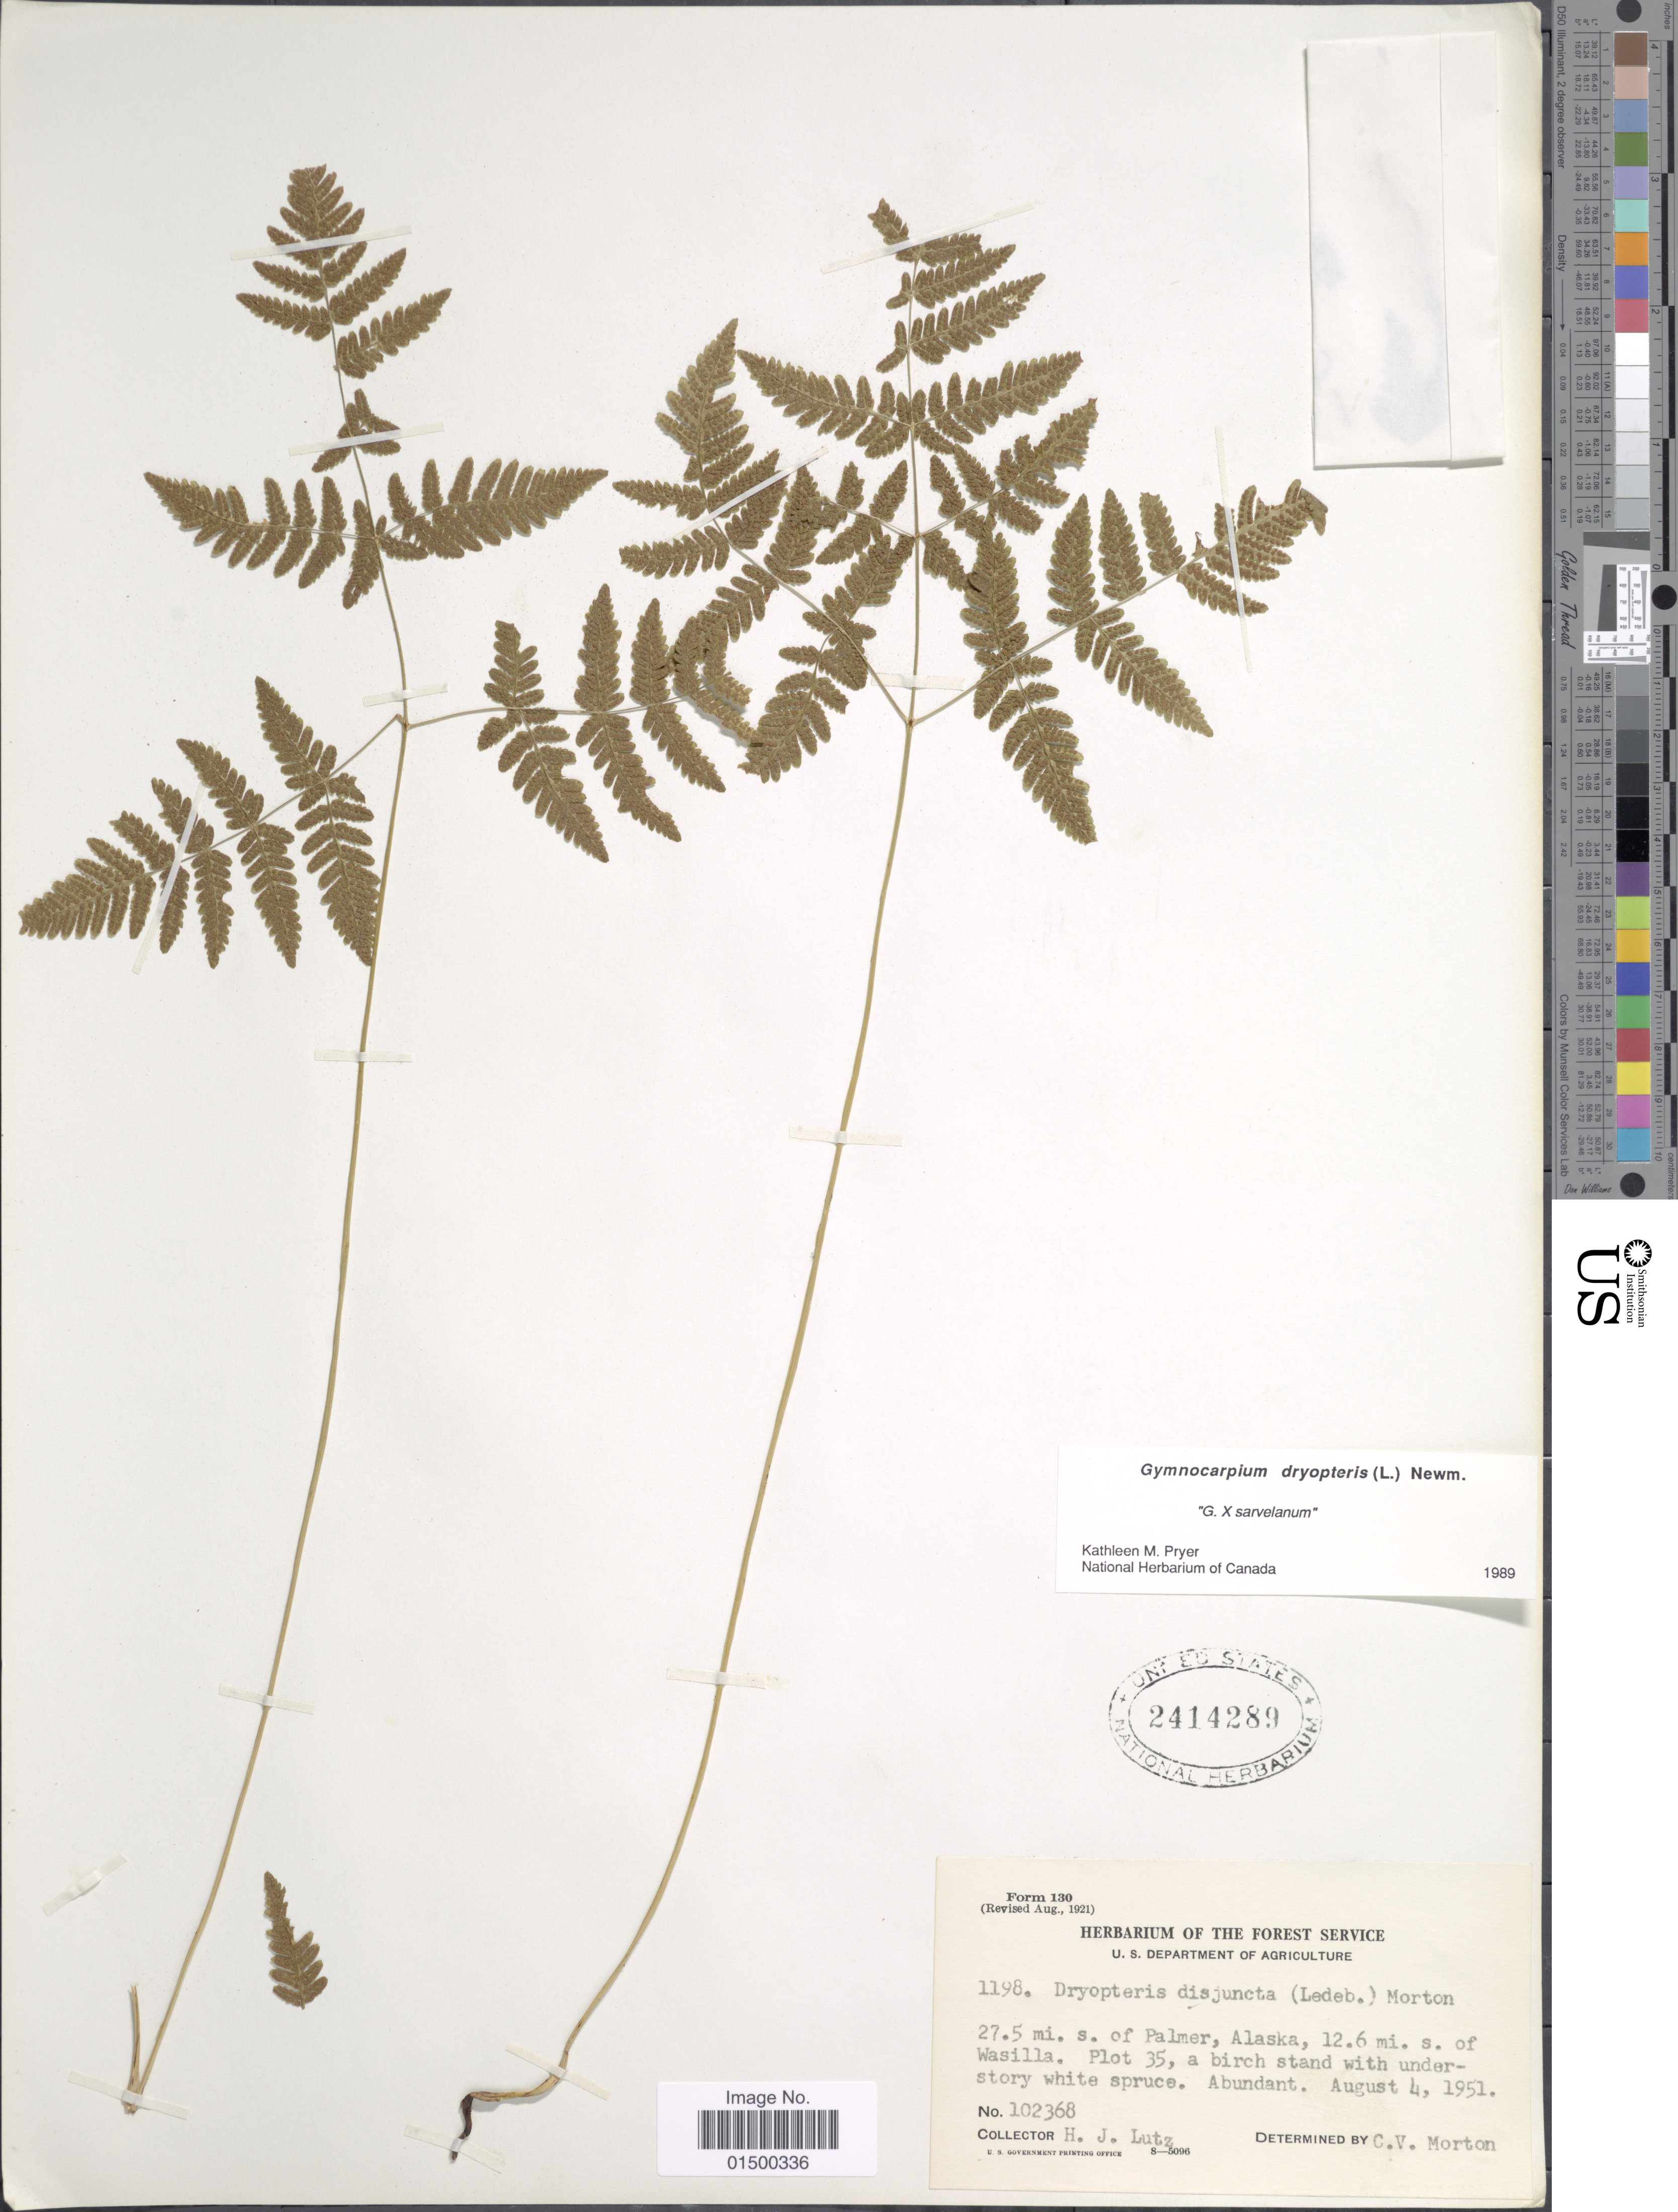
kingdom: Plantae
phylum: Tracheophyta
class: Polypodiopsida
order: Polypodiales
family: Cystopteridaceae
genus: Gymnocarpium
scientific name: Gymnocarpium dryopteris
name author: (L.) Newman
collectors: H. J. Lutz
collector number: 102368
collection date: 1951-08-04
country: United States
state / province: Alaska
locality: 27.5 mi. s. of Palmer, Alaska, 12.6 mi. s. of Wasilla. Plot 35.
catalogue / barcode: US 2414289